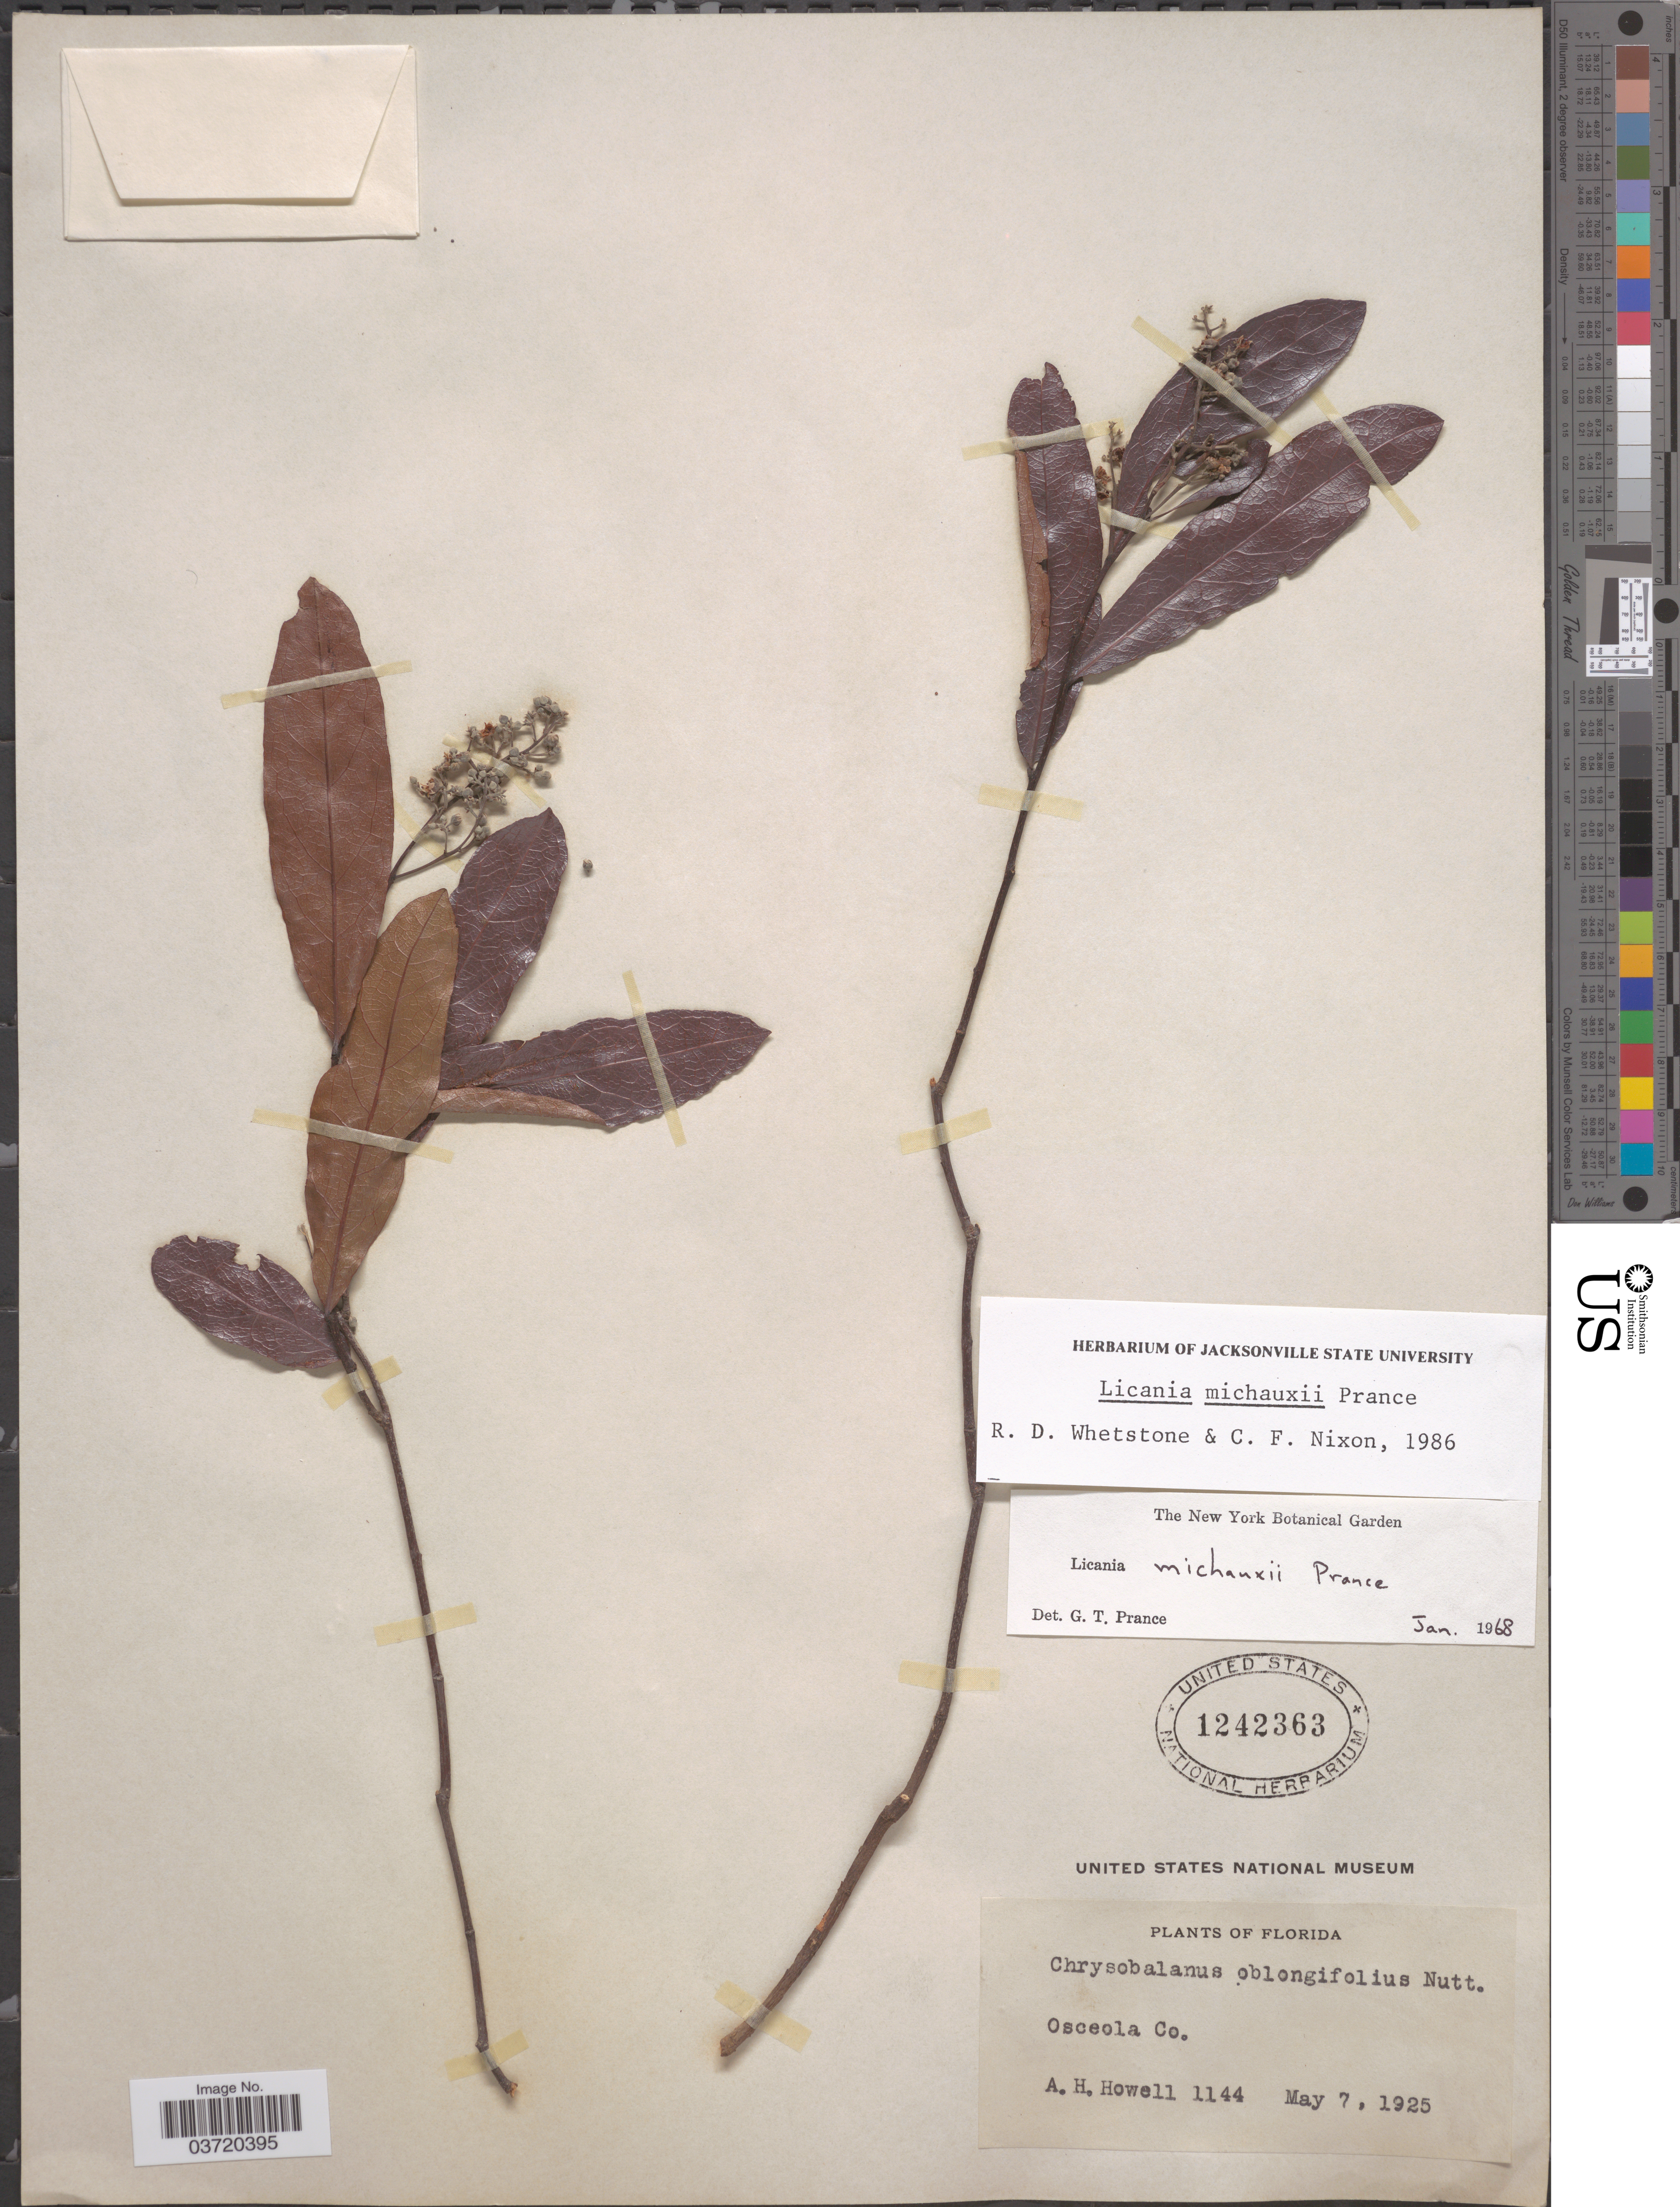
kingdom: Plantae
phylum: Tracheophyta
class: Magnoliopsida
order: Malpighiales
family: Chrysobalanaceae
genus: Geobalanus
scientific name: Geobalanus oblongifolius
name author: (Michx.) Small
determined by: Strong, M. T., (US), Smithsonian Institution - National Museum of Natural History (UNITED STATES)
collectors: A. Howell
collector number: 1144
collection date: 1925-05-07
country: United States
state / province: Florida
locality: Osceola Co.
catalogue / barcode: US 1242363